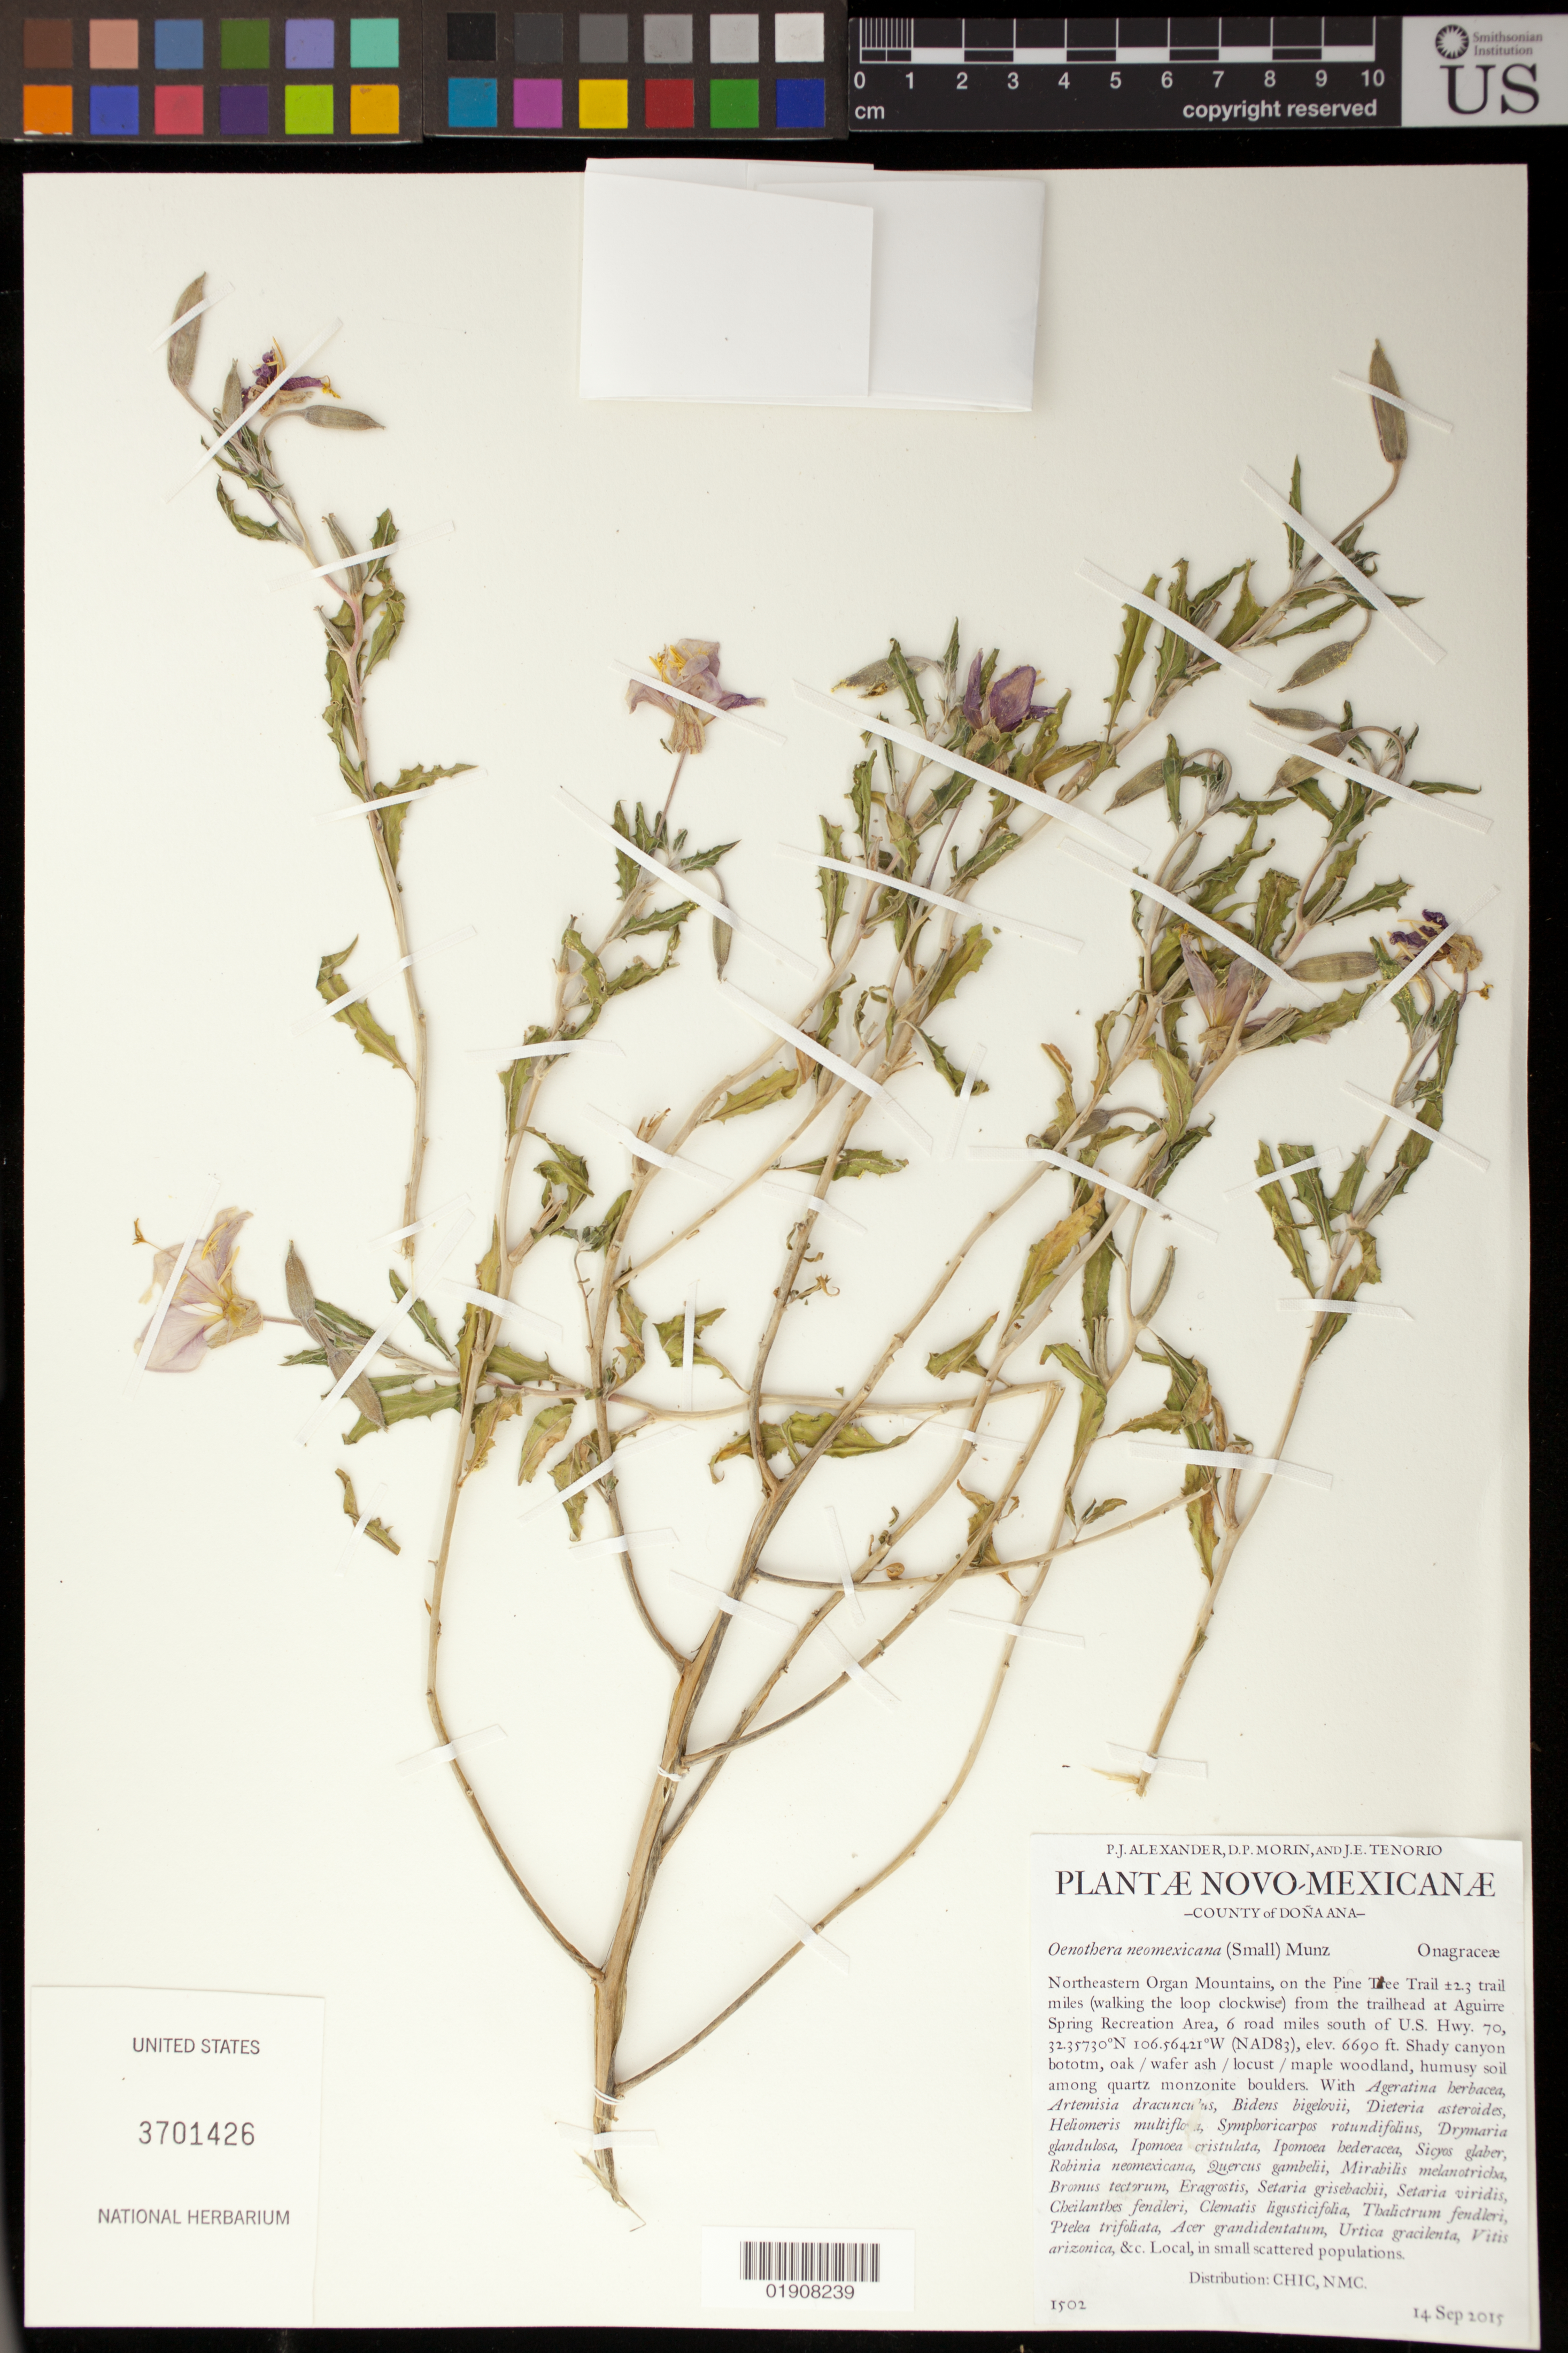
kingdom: Plantae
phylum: Tracheophyta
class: Magnoliopsida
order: Myrtales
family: Onagraceae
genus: Oenothera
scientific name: Oenothera neomexicana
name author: (Small) Munz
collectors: P. Alexander, D. Morin & J. Tenorio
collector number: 1502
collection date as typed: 14 Sep 2015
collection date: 2015-09-14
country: United States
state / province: New Mexico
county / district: Dona Ana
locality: Northeastern Organ Mountains, on the Pine Tree Trail +/- 2.3 trail miles (walking the loop clockwise) from the trailhead at Aguirre Spring Recreation Area, 6 road miles south of U.S. Hwy. 70.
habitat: Shady canyon bottom.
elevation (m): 2039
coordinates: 32.35730 N, 106.56421 W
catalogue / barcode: US 3701426